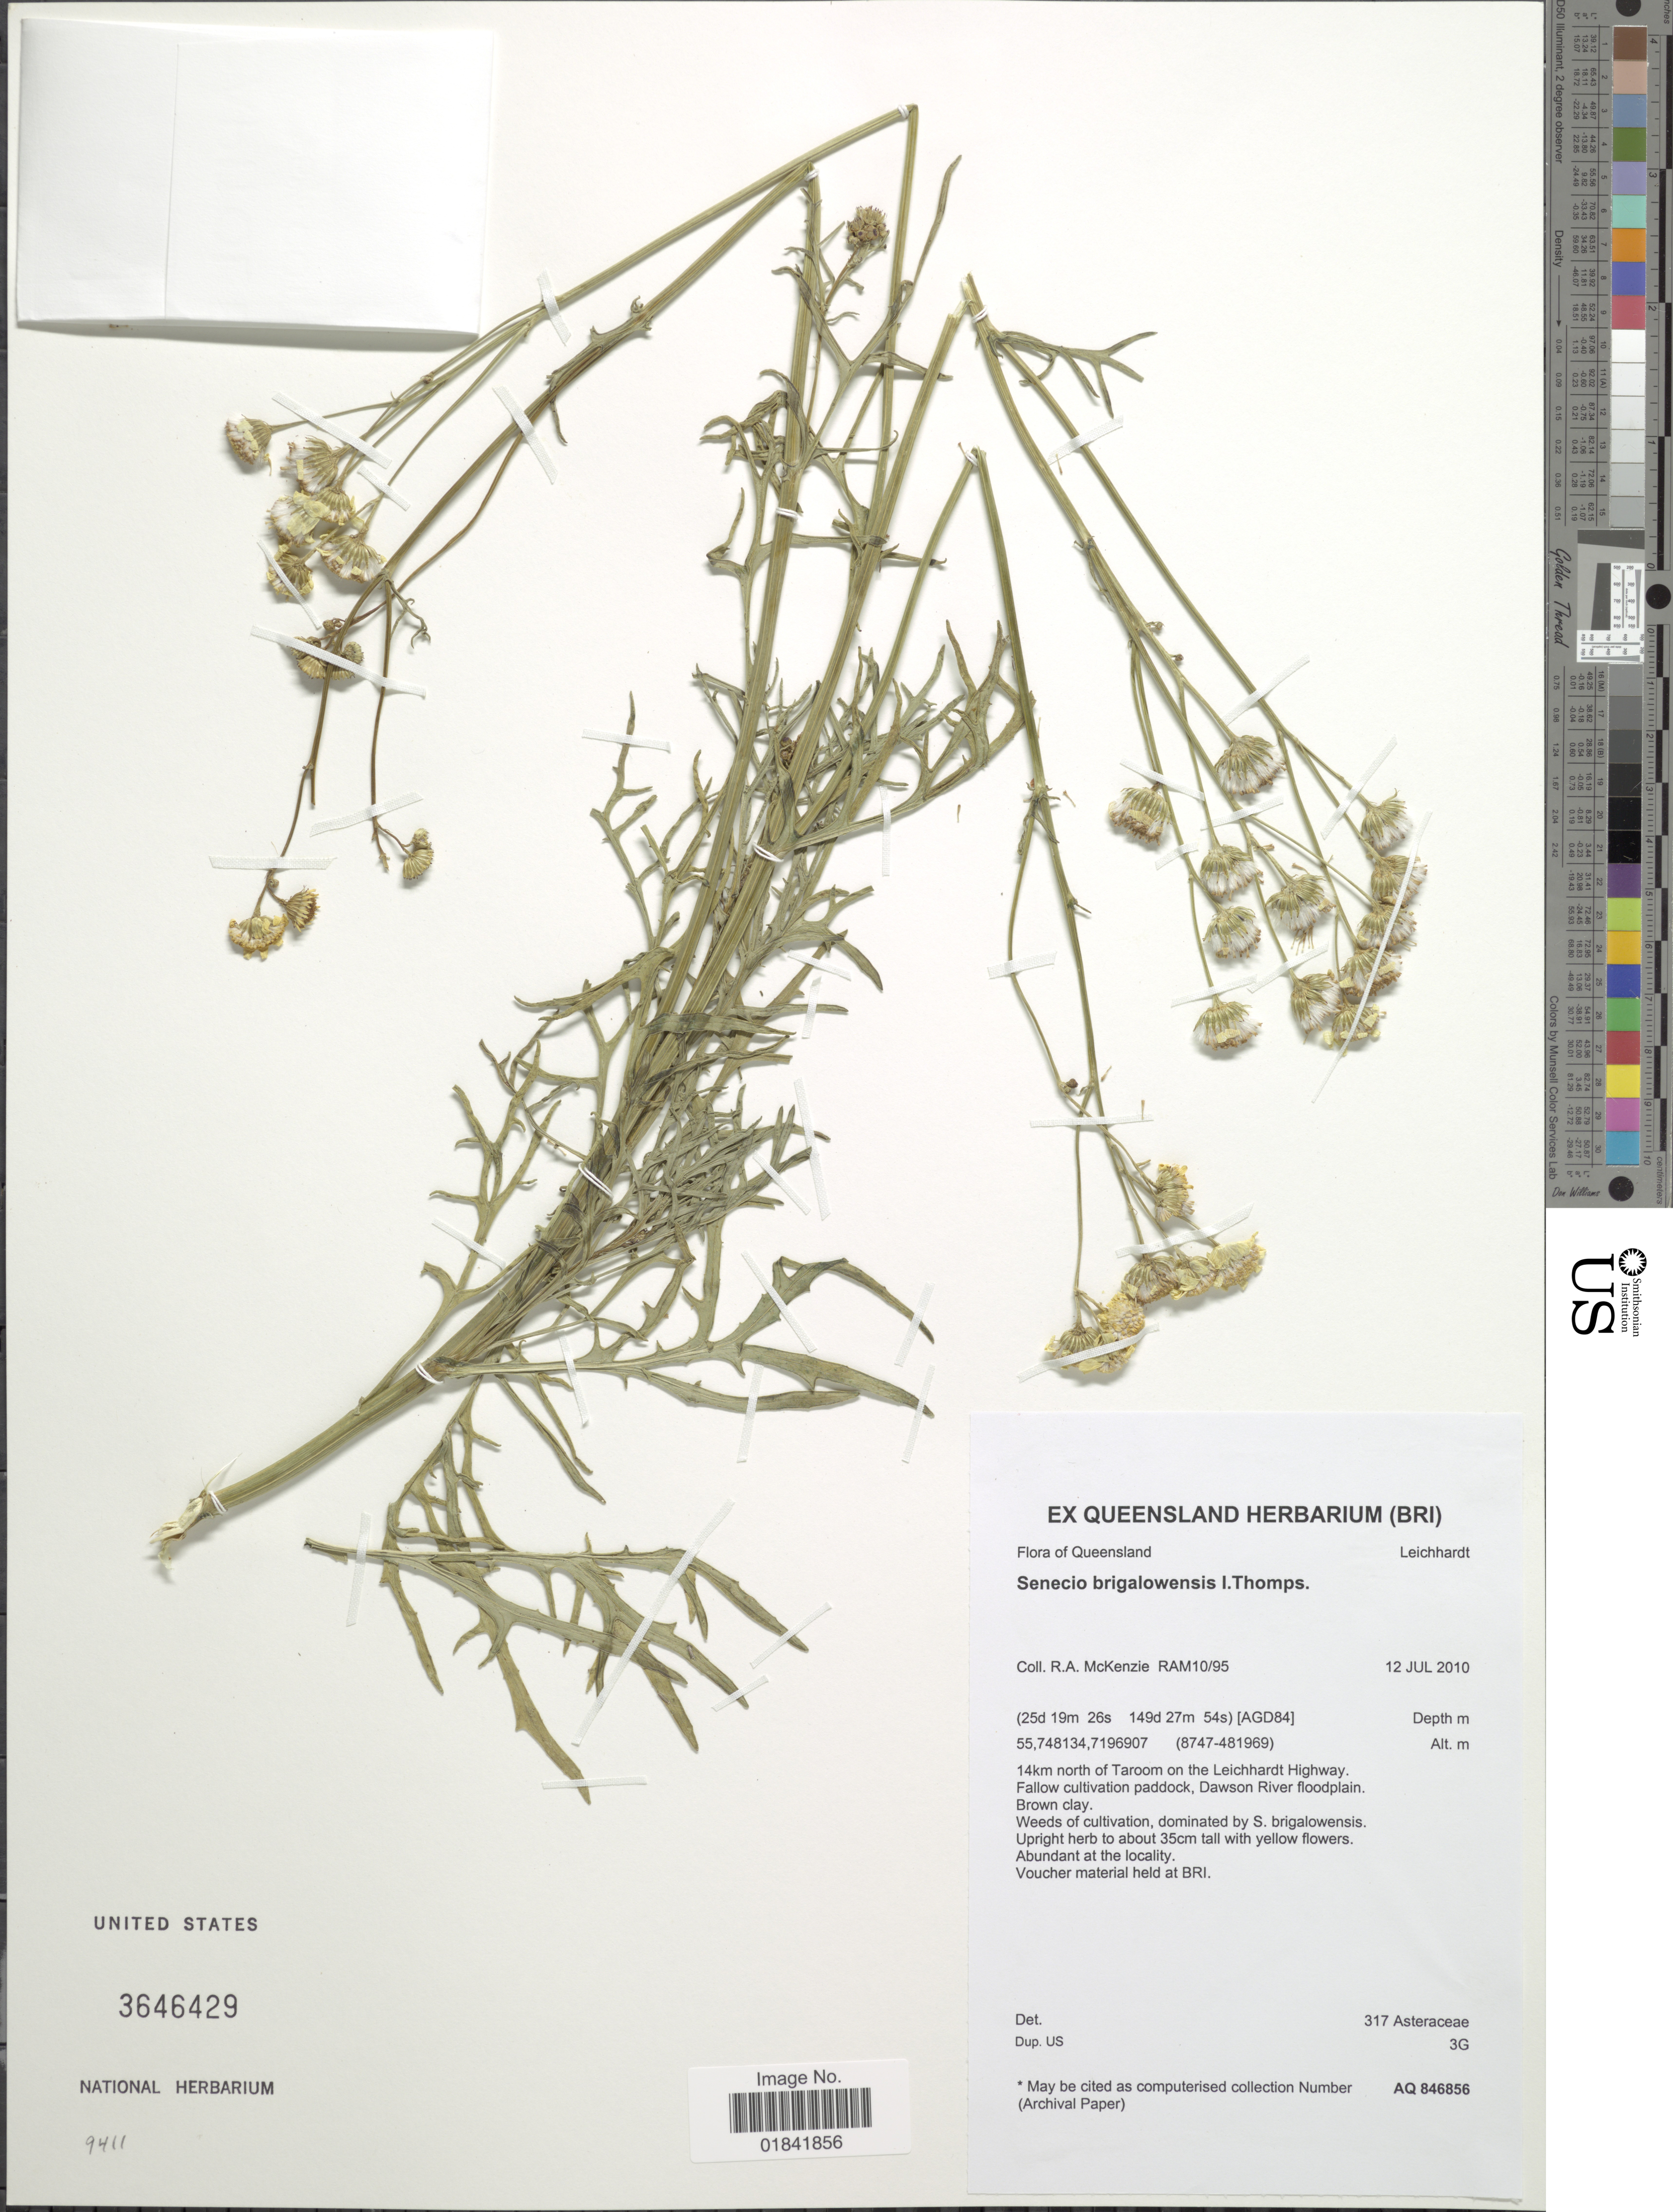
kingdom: Plantae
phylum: Tracheophyta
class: Magnoliopsida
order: Asterales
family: Asteraceae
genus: Senecio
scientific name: Senecio brigalowensis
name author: I. Thomps.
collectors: R. McKenzie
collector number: RAM10/95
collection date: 2010-07-12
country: Australia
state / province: Queensland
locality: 14km north of Taroom on the Leichhardt Highway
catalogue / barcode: US 3646429